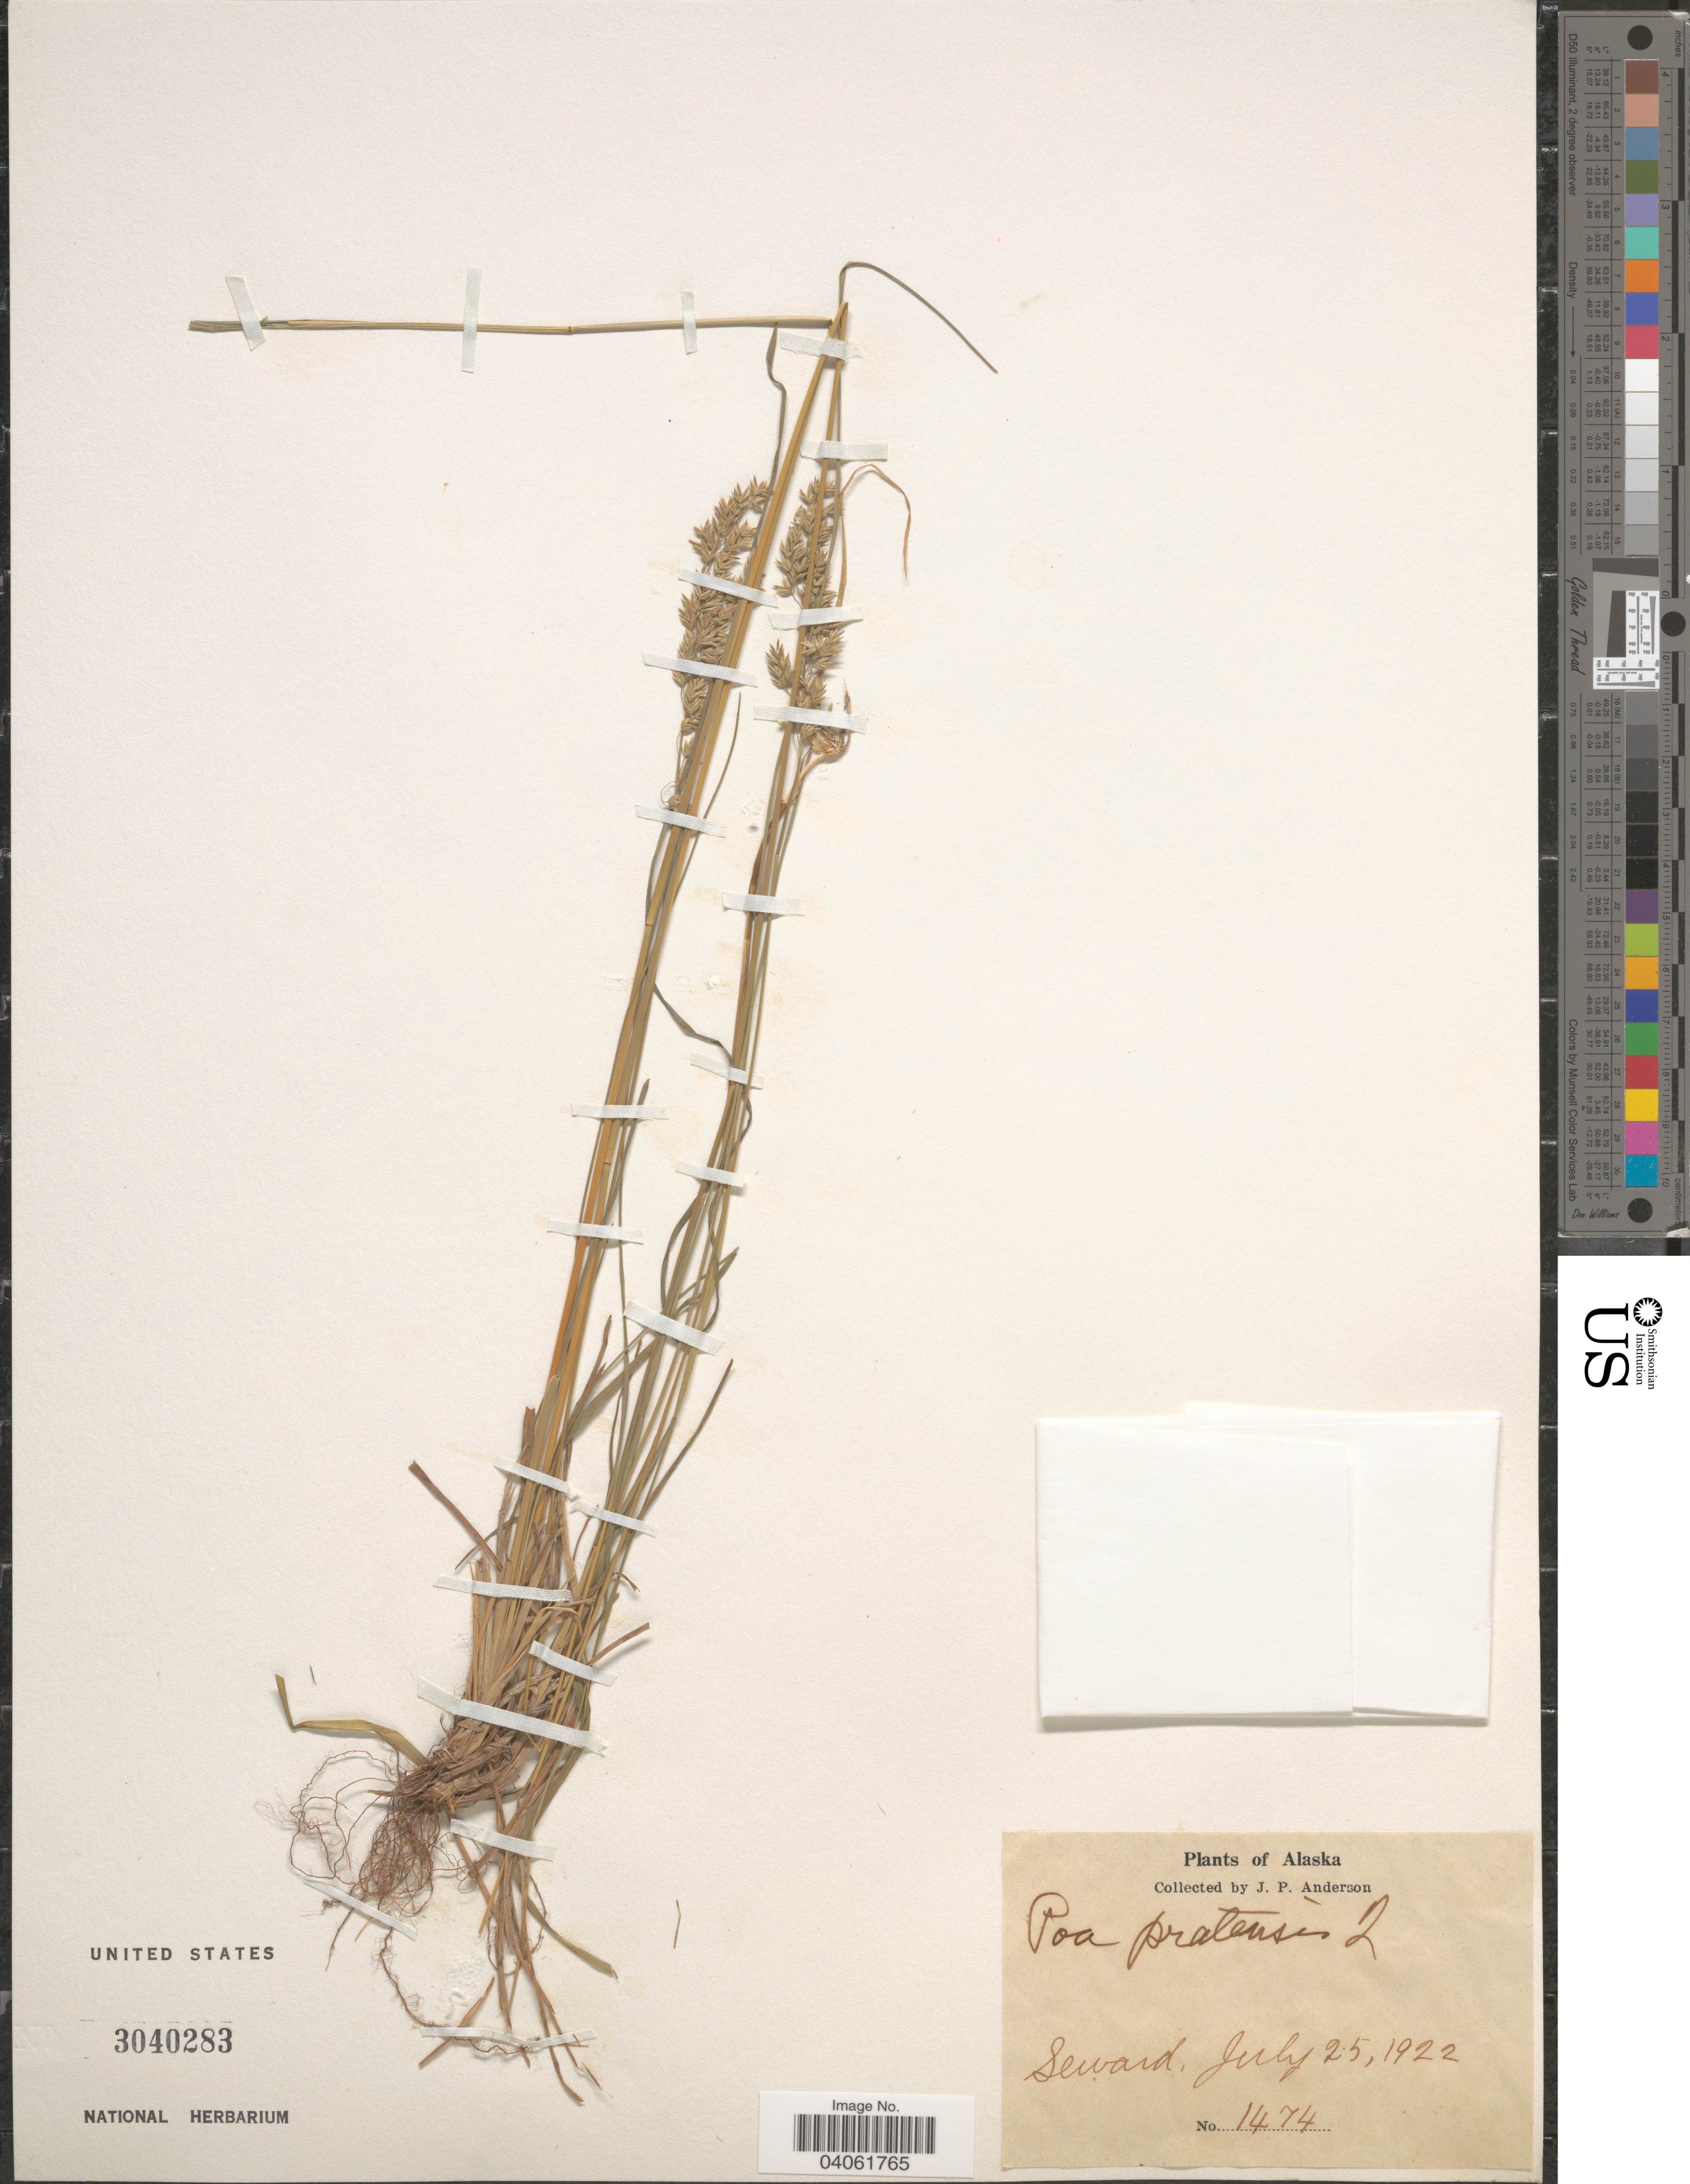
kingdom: Plantae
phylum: Tracheophyta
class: Liliopsida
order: Poales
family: Poaceae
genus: Poa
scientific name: Poa pratensis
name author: L.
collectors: J. P. Anderson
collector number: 1474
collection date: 1922-07-25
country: United States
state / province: Alaska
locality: Seward.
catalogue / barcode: US 3040283